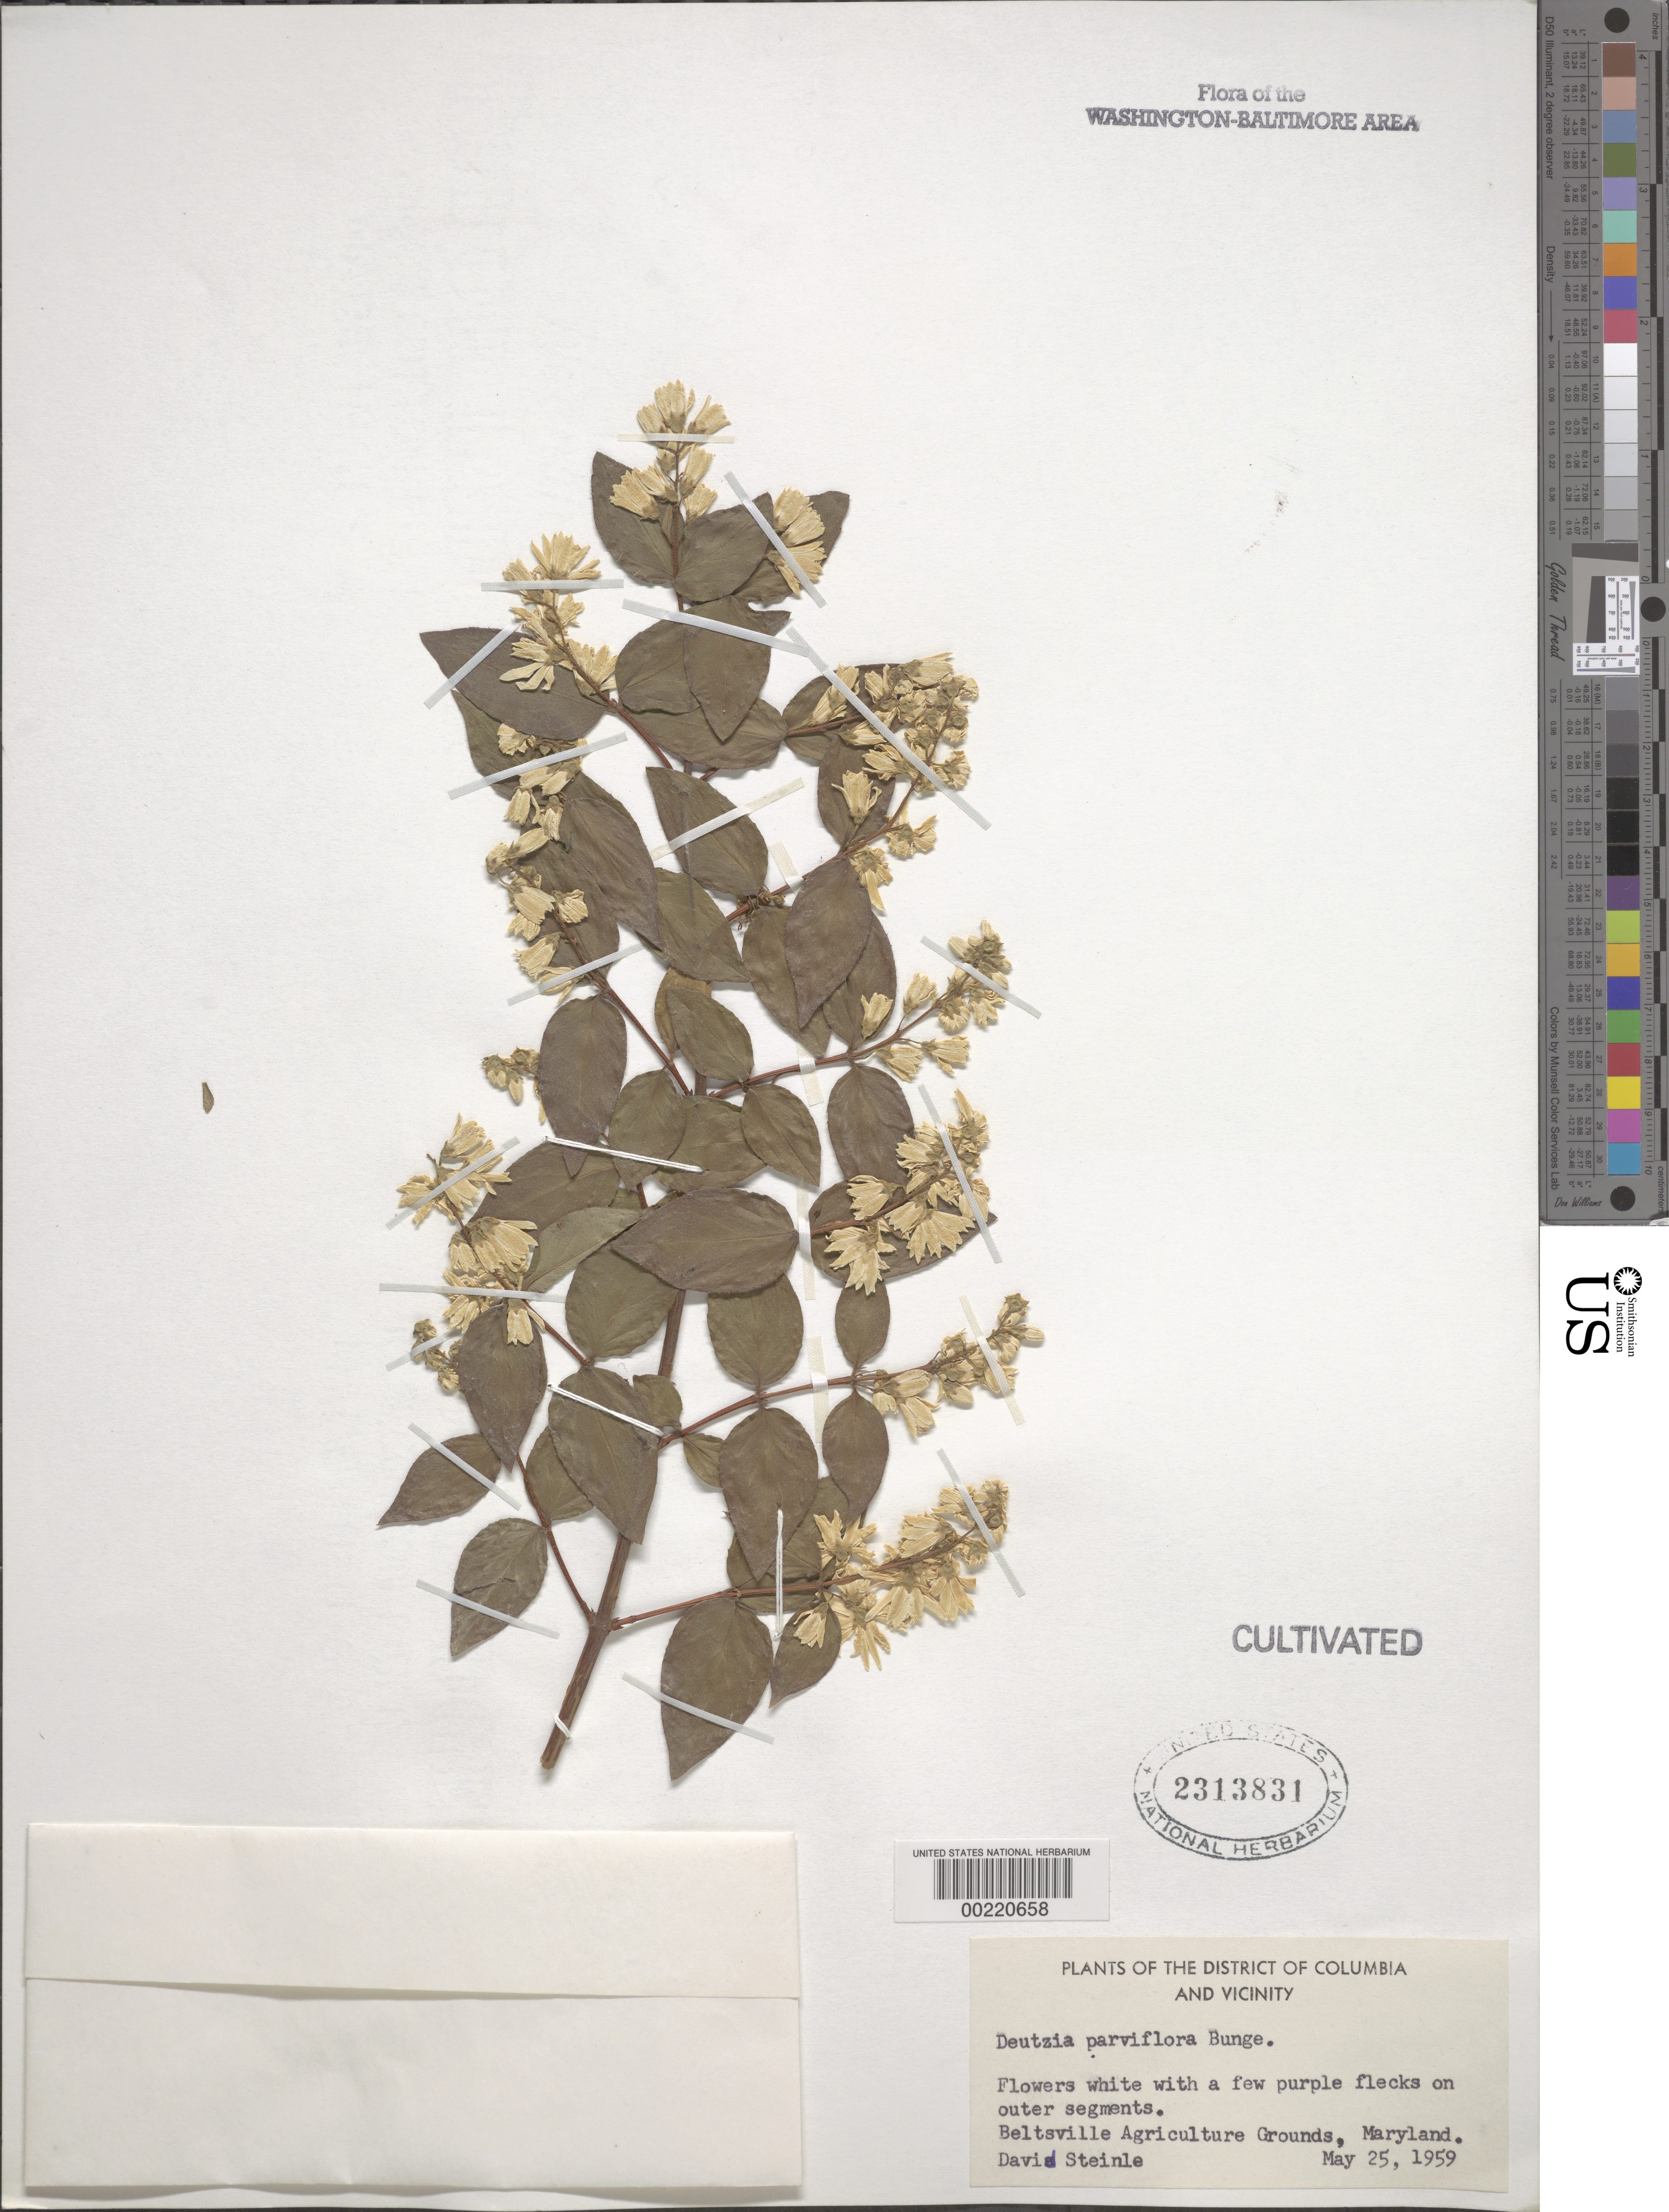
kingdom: Plantae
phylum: Tracheophyta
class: Magnoliopsida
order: Cornales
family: Hydrangeaceae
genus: Deutzia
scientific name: Deutzia parviflora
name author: Bunge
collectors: D. Steinle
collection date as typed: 25 May 1959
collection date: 1959-05-25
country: United States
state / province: Maryland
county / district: Prince George's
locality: Beltsville Agriculture grounds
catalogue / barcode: US 2313831